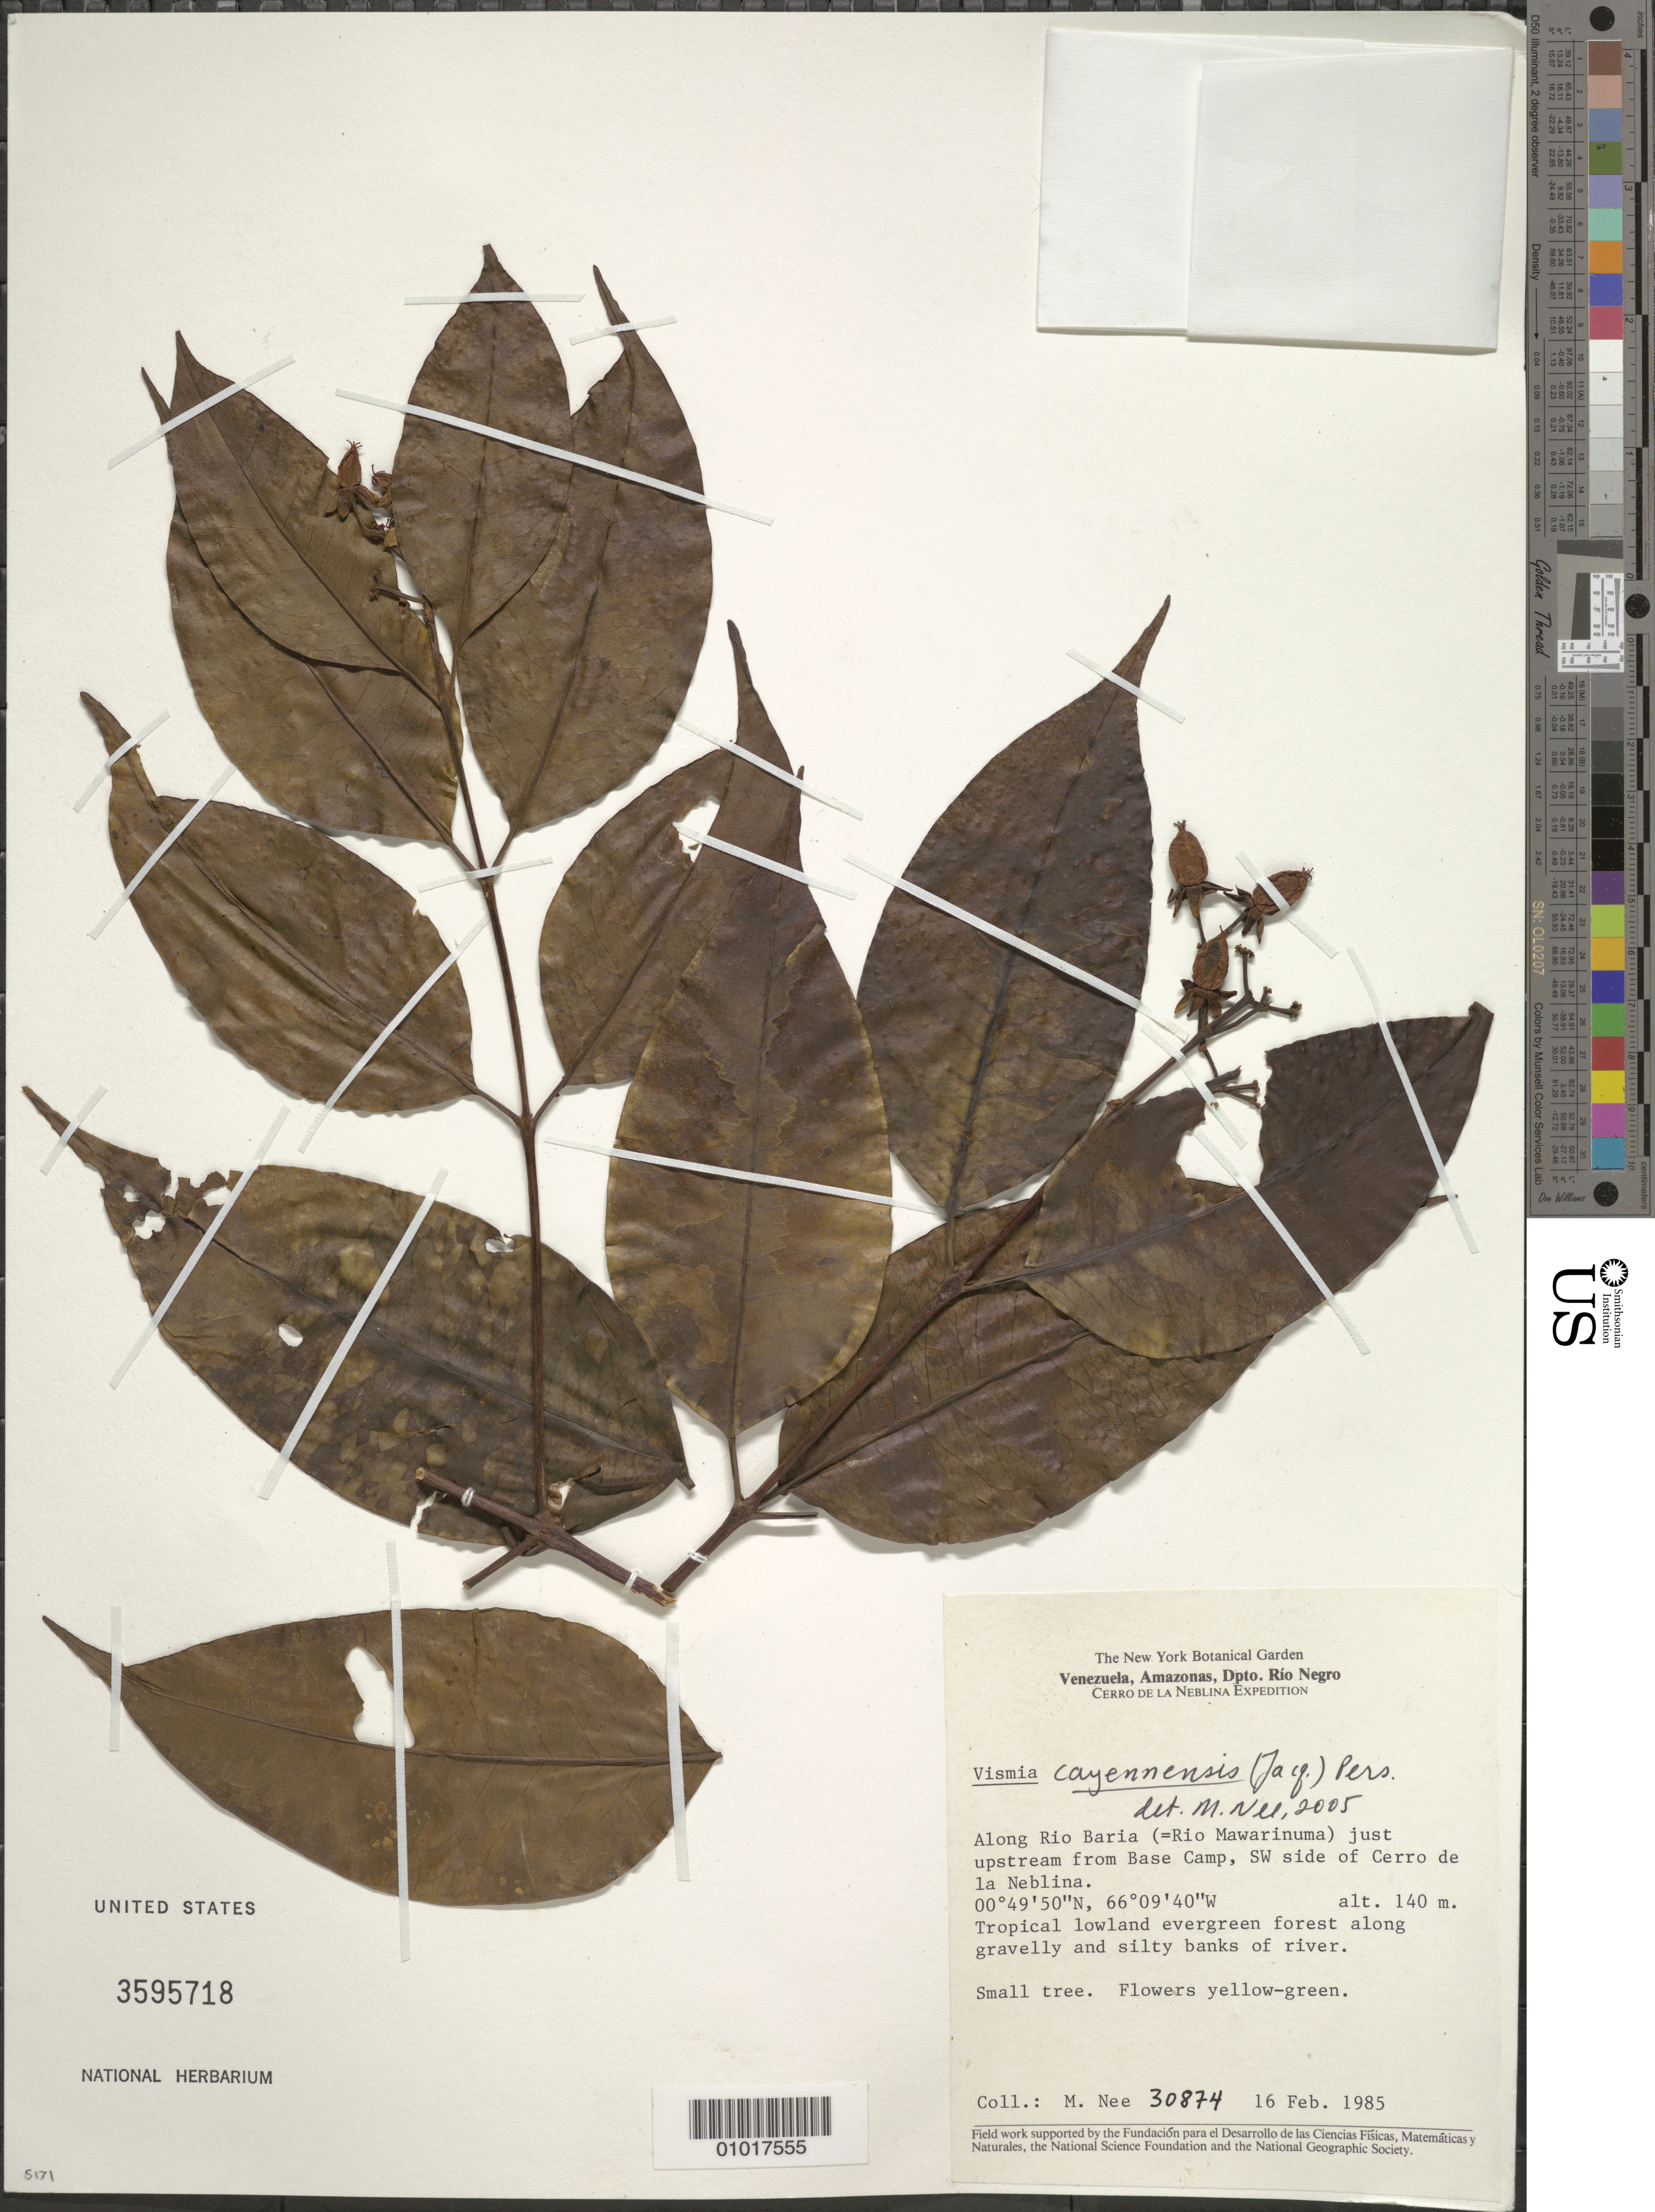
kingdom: Plantae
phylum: Tracheophyta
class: Magnoliopsida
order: Malpighiales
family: Hypericaceae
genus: Vismia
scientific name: Vismia cayennensis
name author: (Jacq.) Pers.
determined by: Nee, Michael H.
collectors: M. Nee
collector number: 30874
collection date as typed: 16-Feb-85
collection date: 1985-02-16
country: Venezuela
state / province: Amazonas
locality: Along Rio Baria (=Rio Mawarinuma) just upstream from Base Camp, SW side of Cerro de la Neblina,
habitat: Tropical lowland evergreen forest along gravelly and silty banks of river.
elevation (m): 140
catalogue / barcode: US 3595718